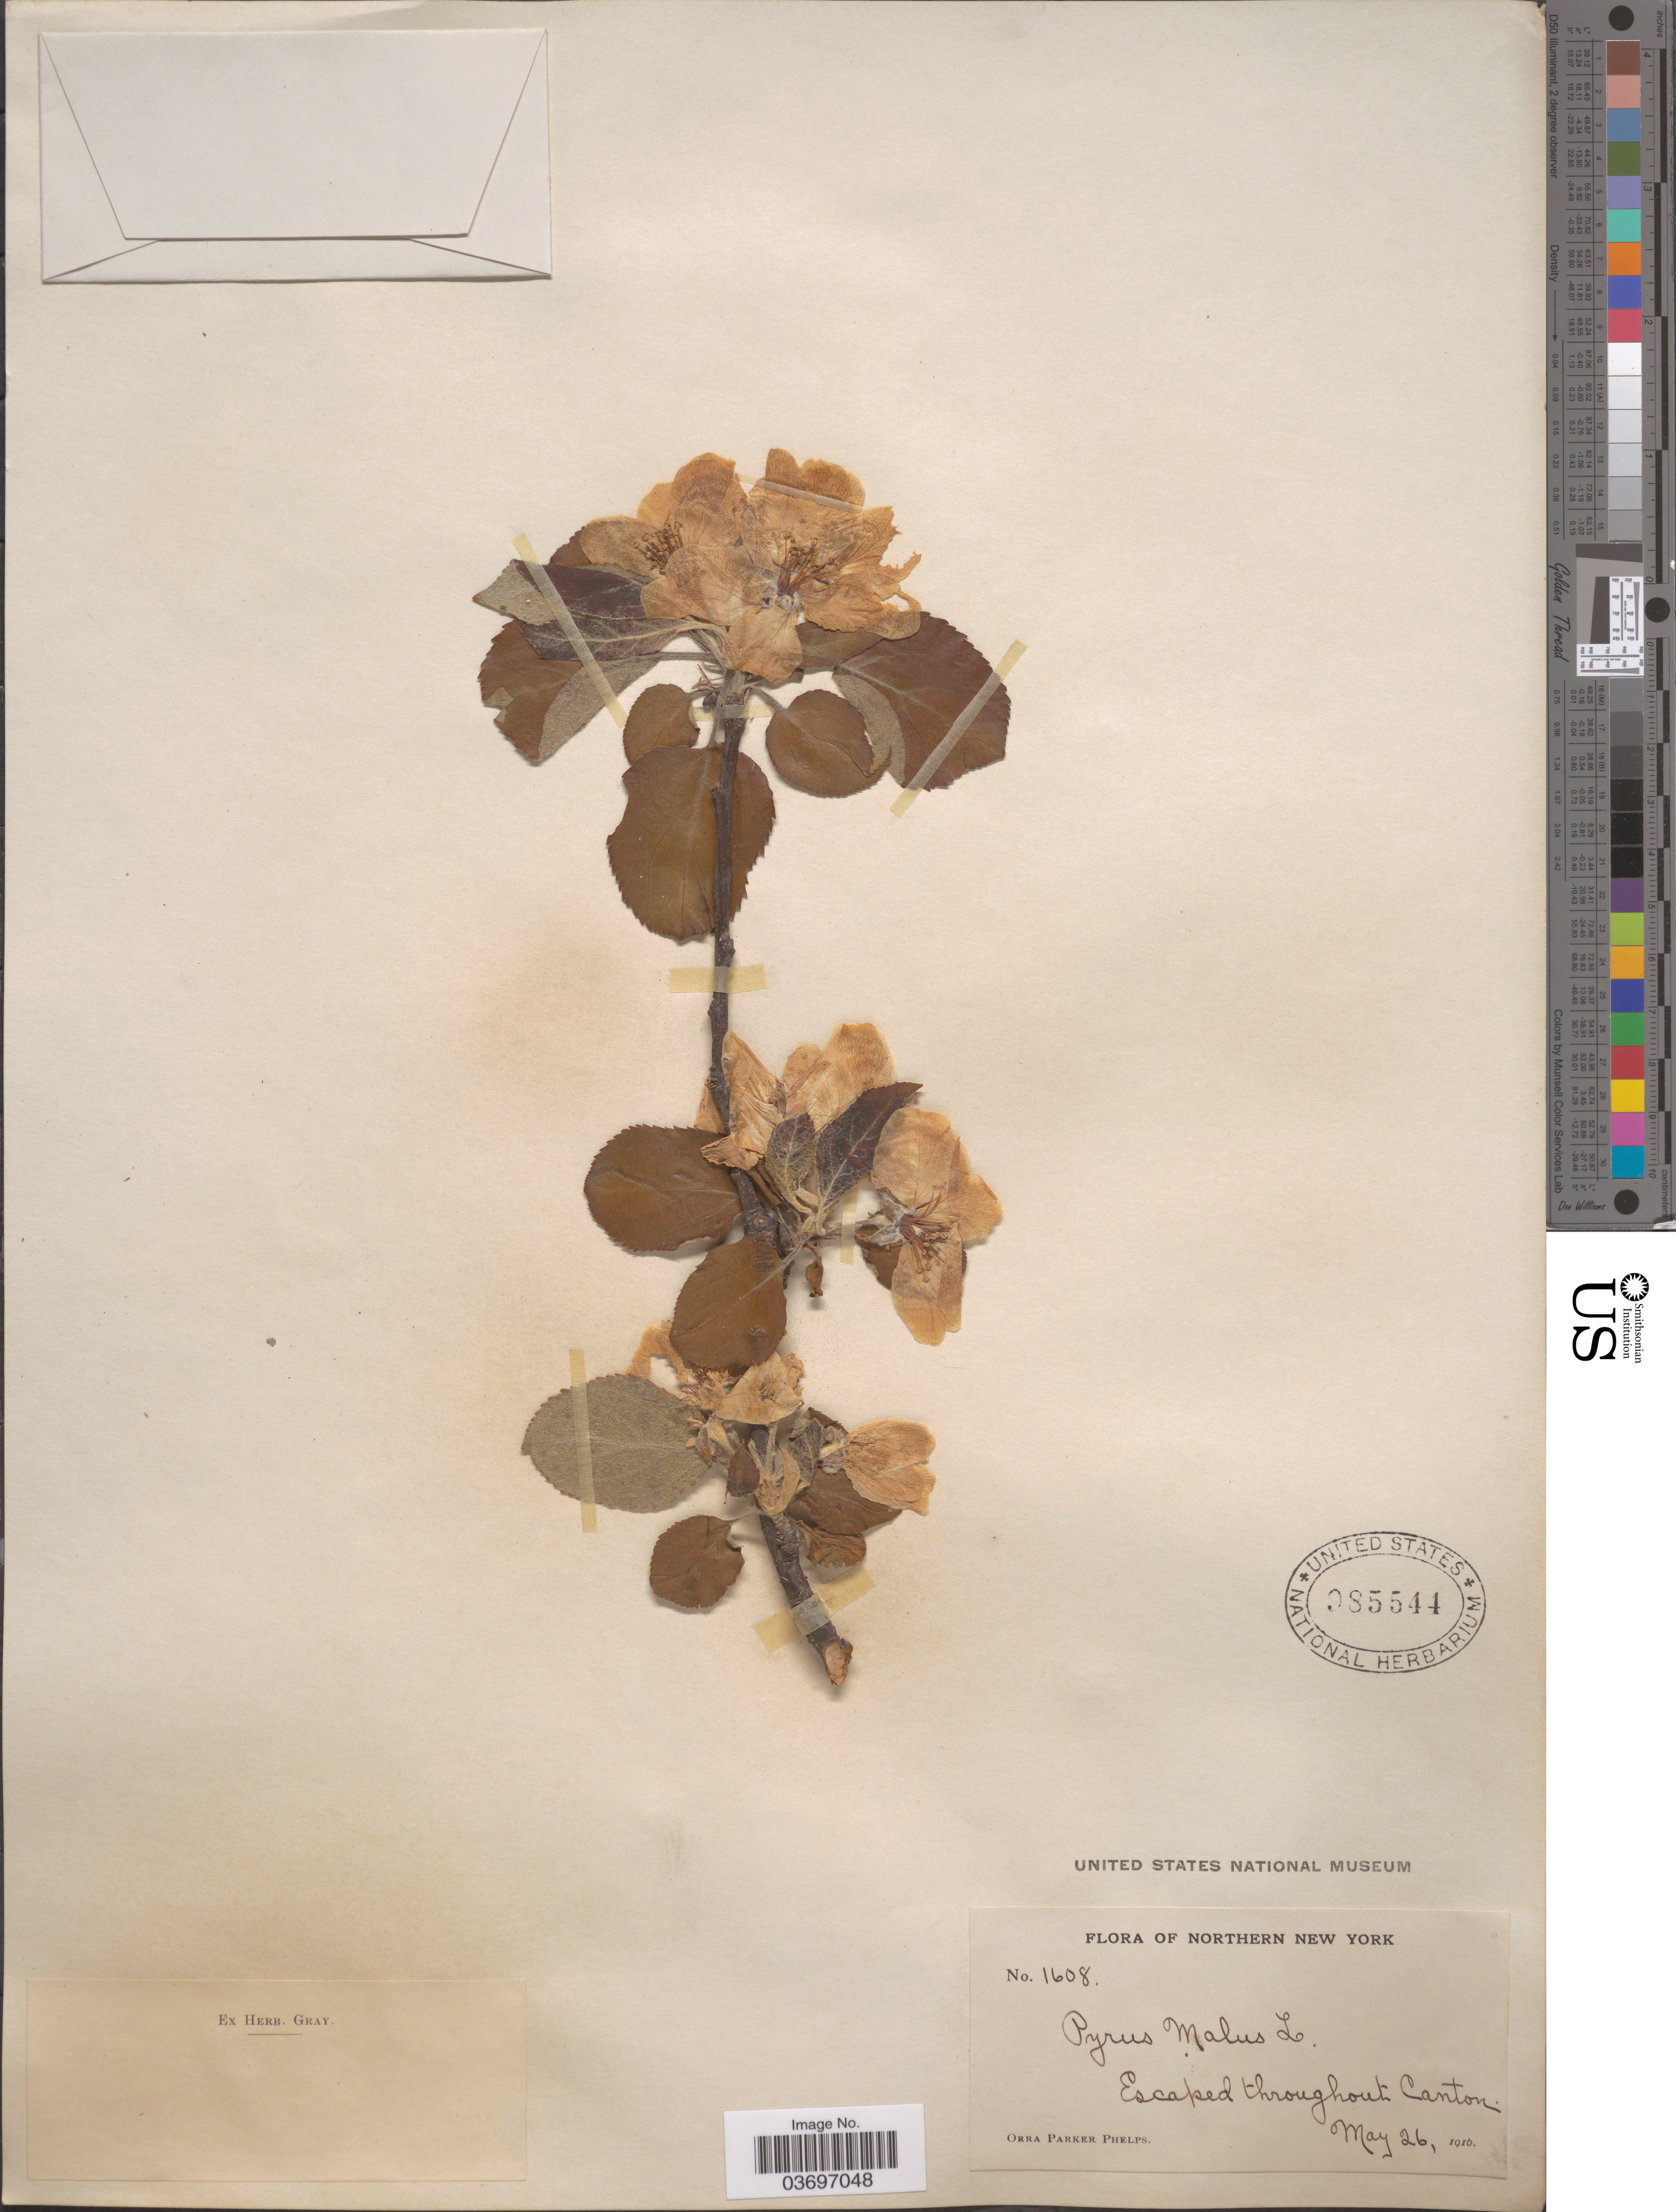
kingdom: Plantae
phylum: Tracheophyta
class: Magnoliopsida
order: Rosales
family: Rosaceae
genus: Malus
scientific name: Malus pumila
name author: Mill.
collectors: O. P. Phelps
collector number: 1608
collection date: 1916-05-26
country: United States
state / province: New York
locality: Northern New York. Escaped throughout Canton.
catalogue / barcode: US 985544